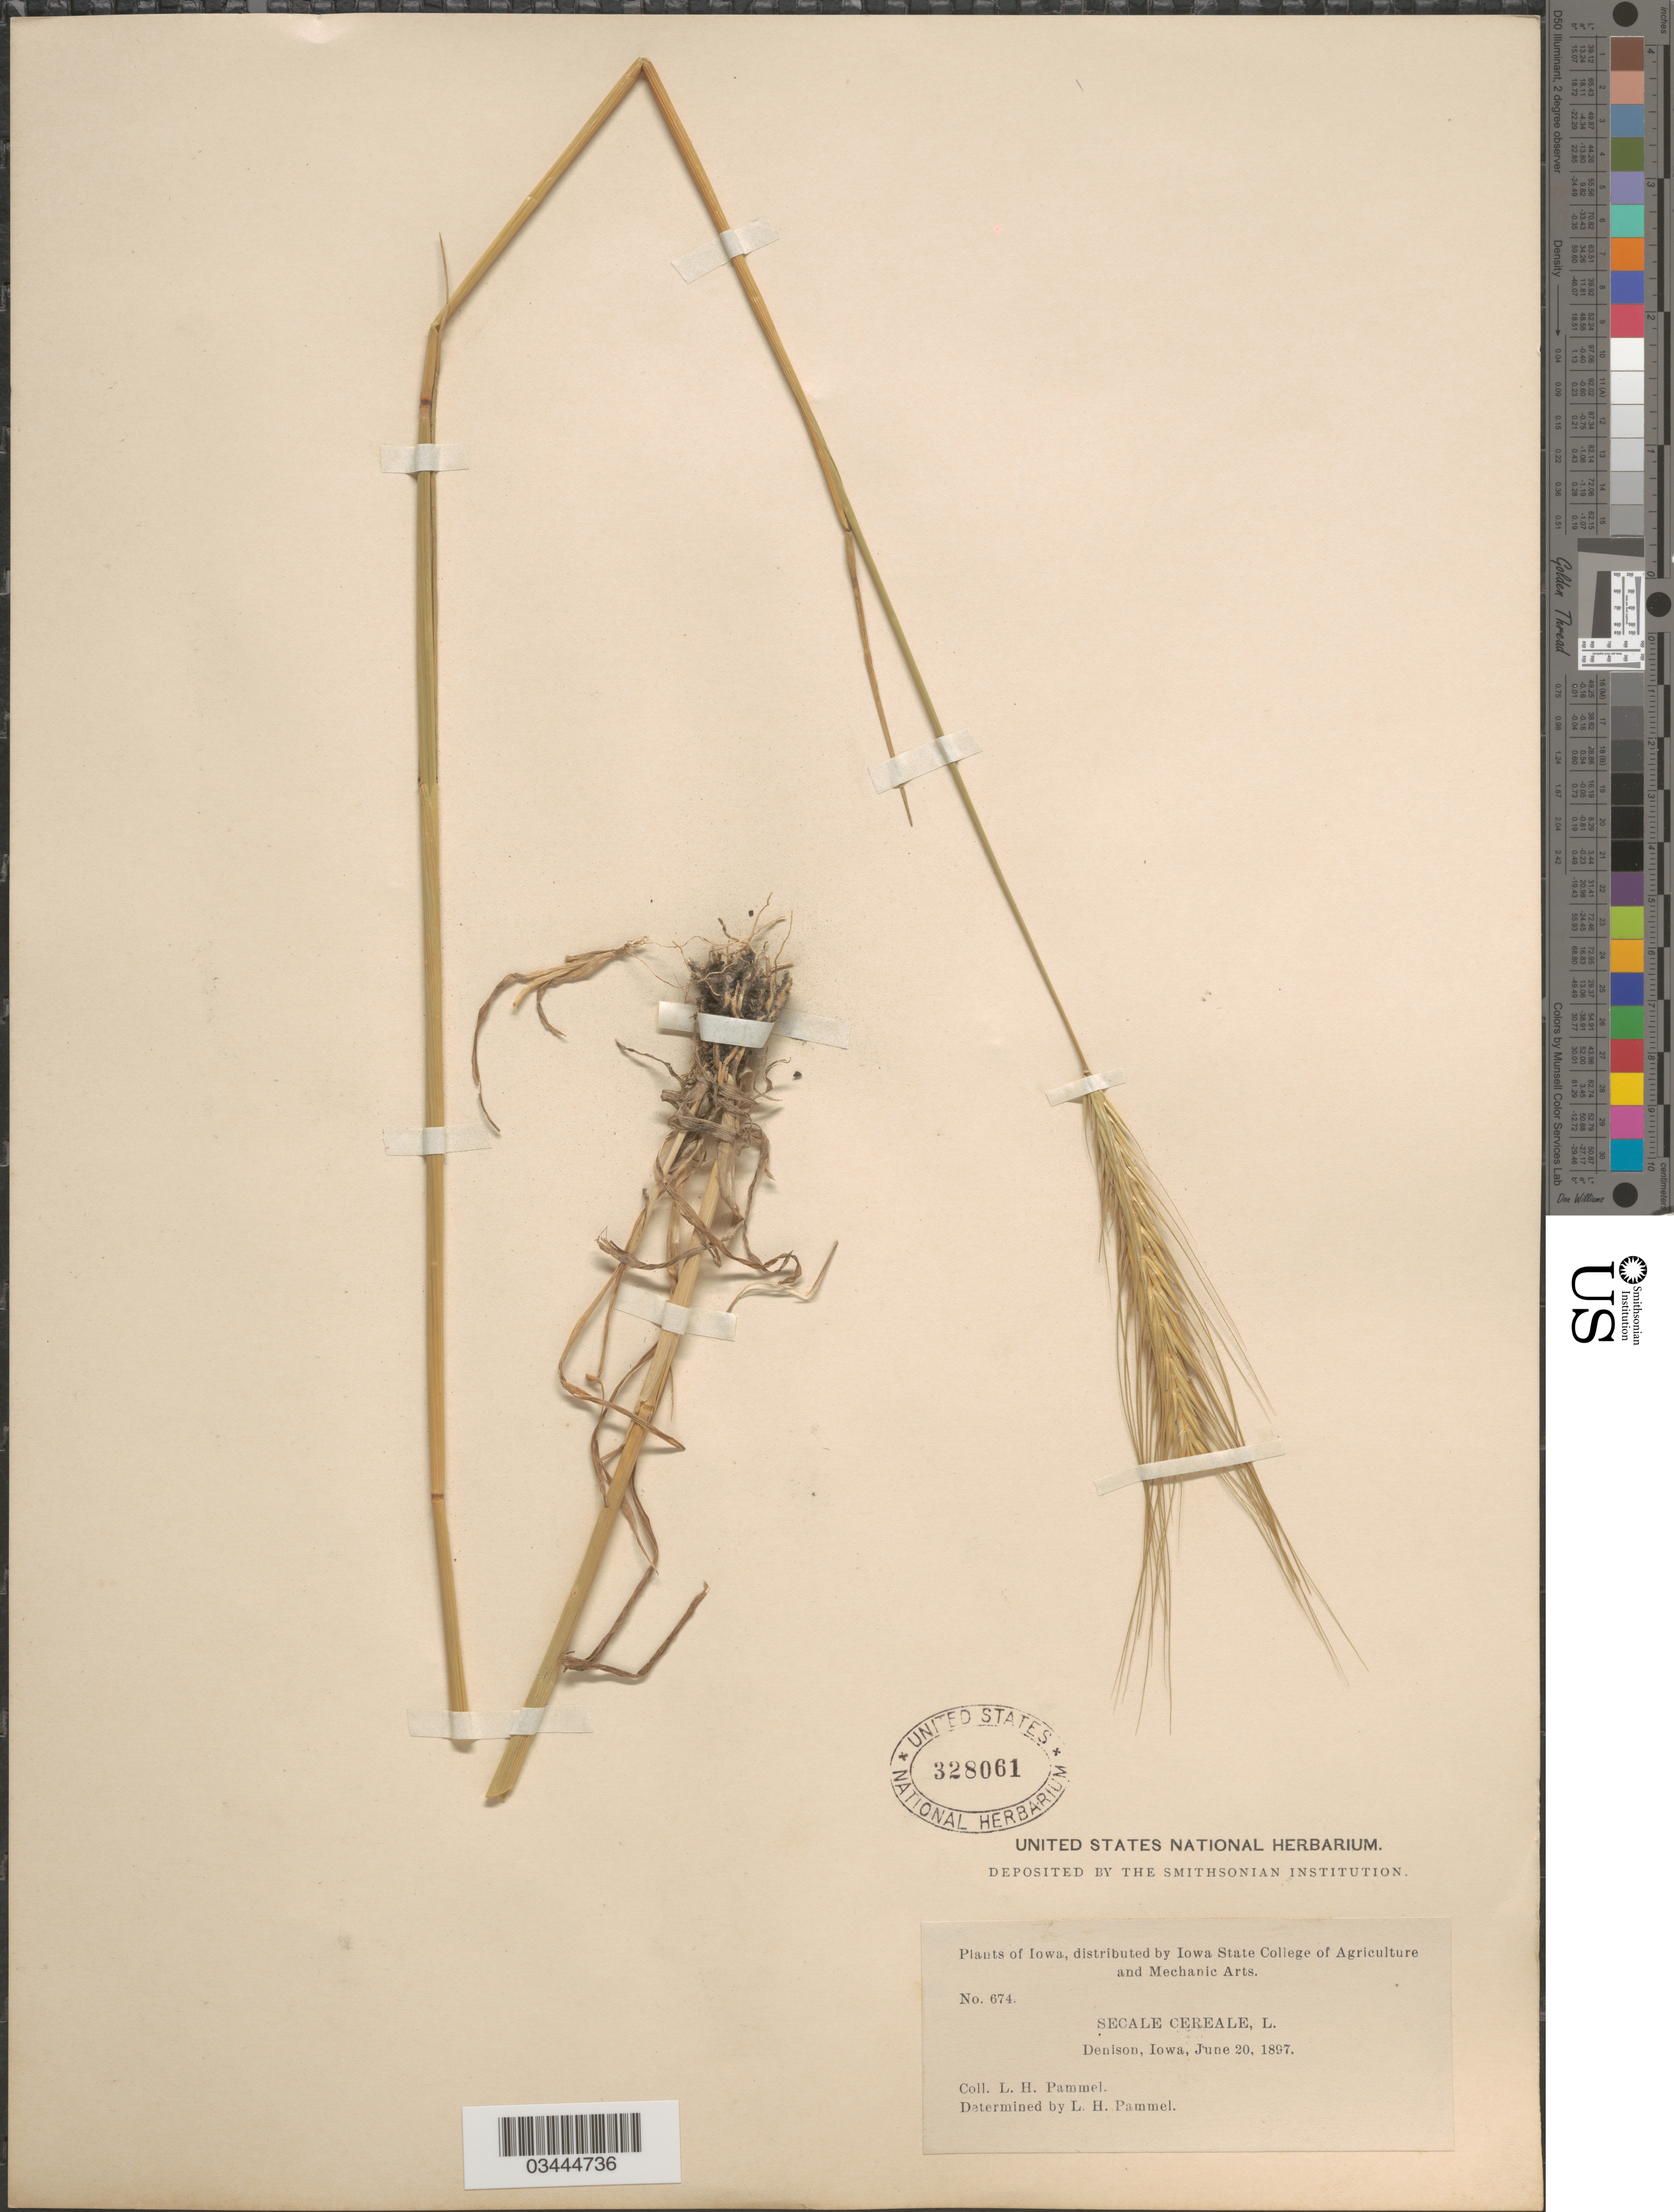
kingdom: Plantae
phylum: Tracheophyta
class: Liliopsida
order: Poales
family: Poaceae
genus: Secale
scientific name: Secale cereale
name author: L.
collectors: L. Pammel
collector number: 674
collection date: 1897-06-20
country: United States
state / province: Iowa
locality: Denison.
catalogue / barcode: US 328061